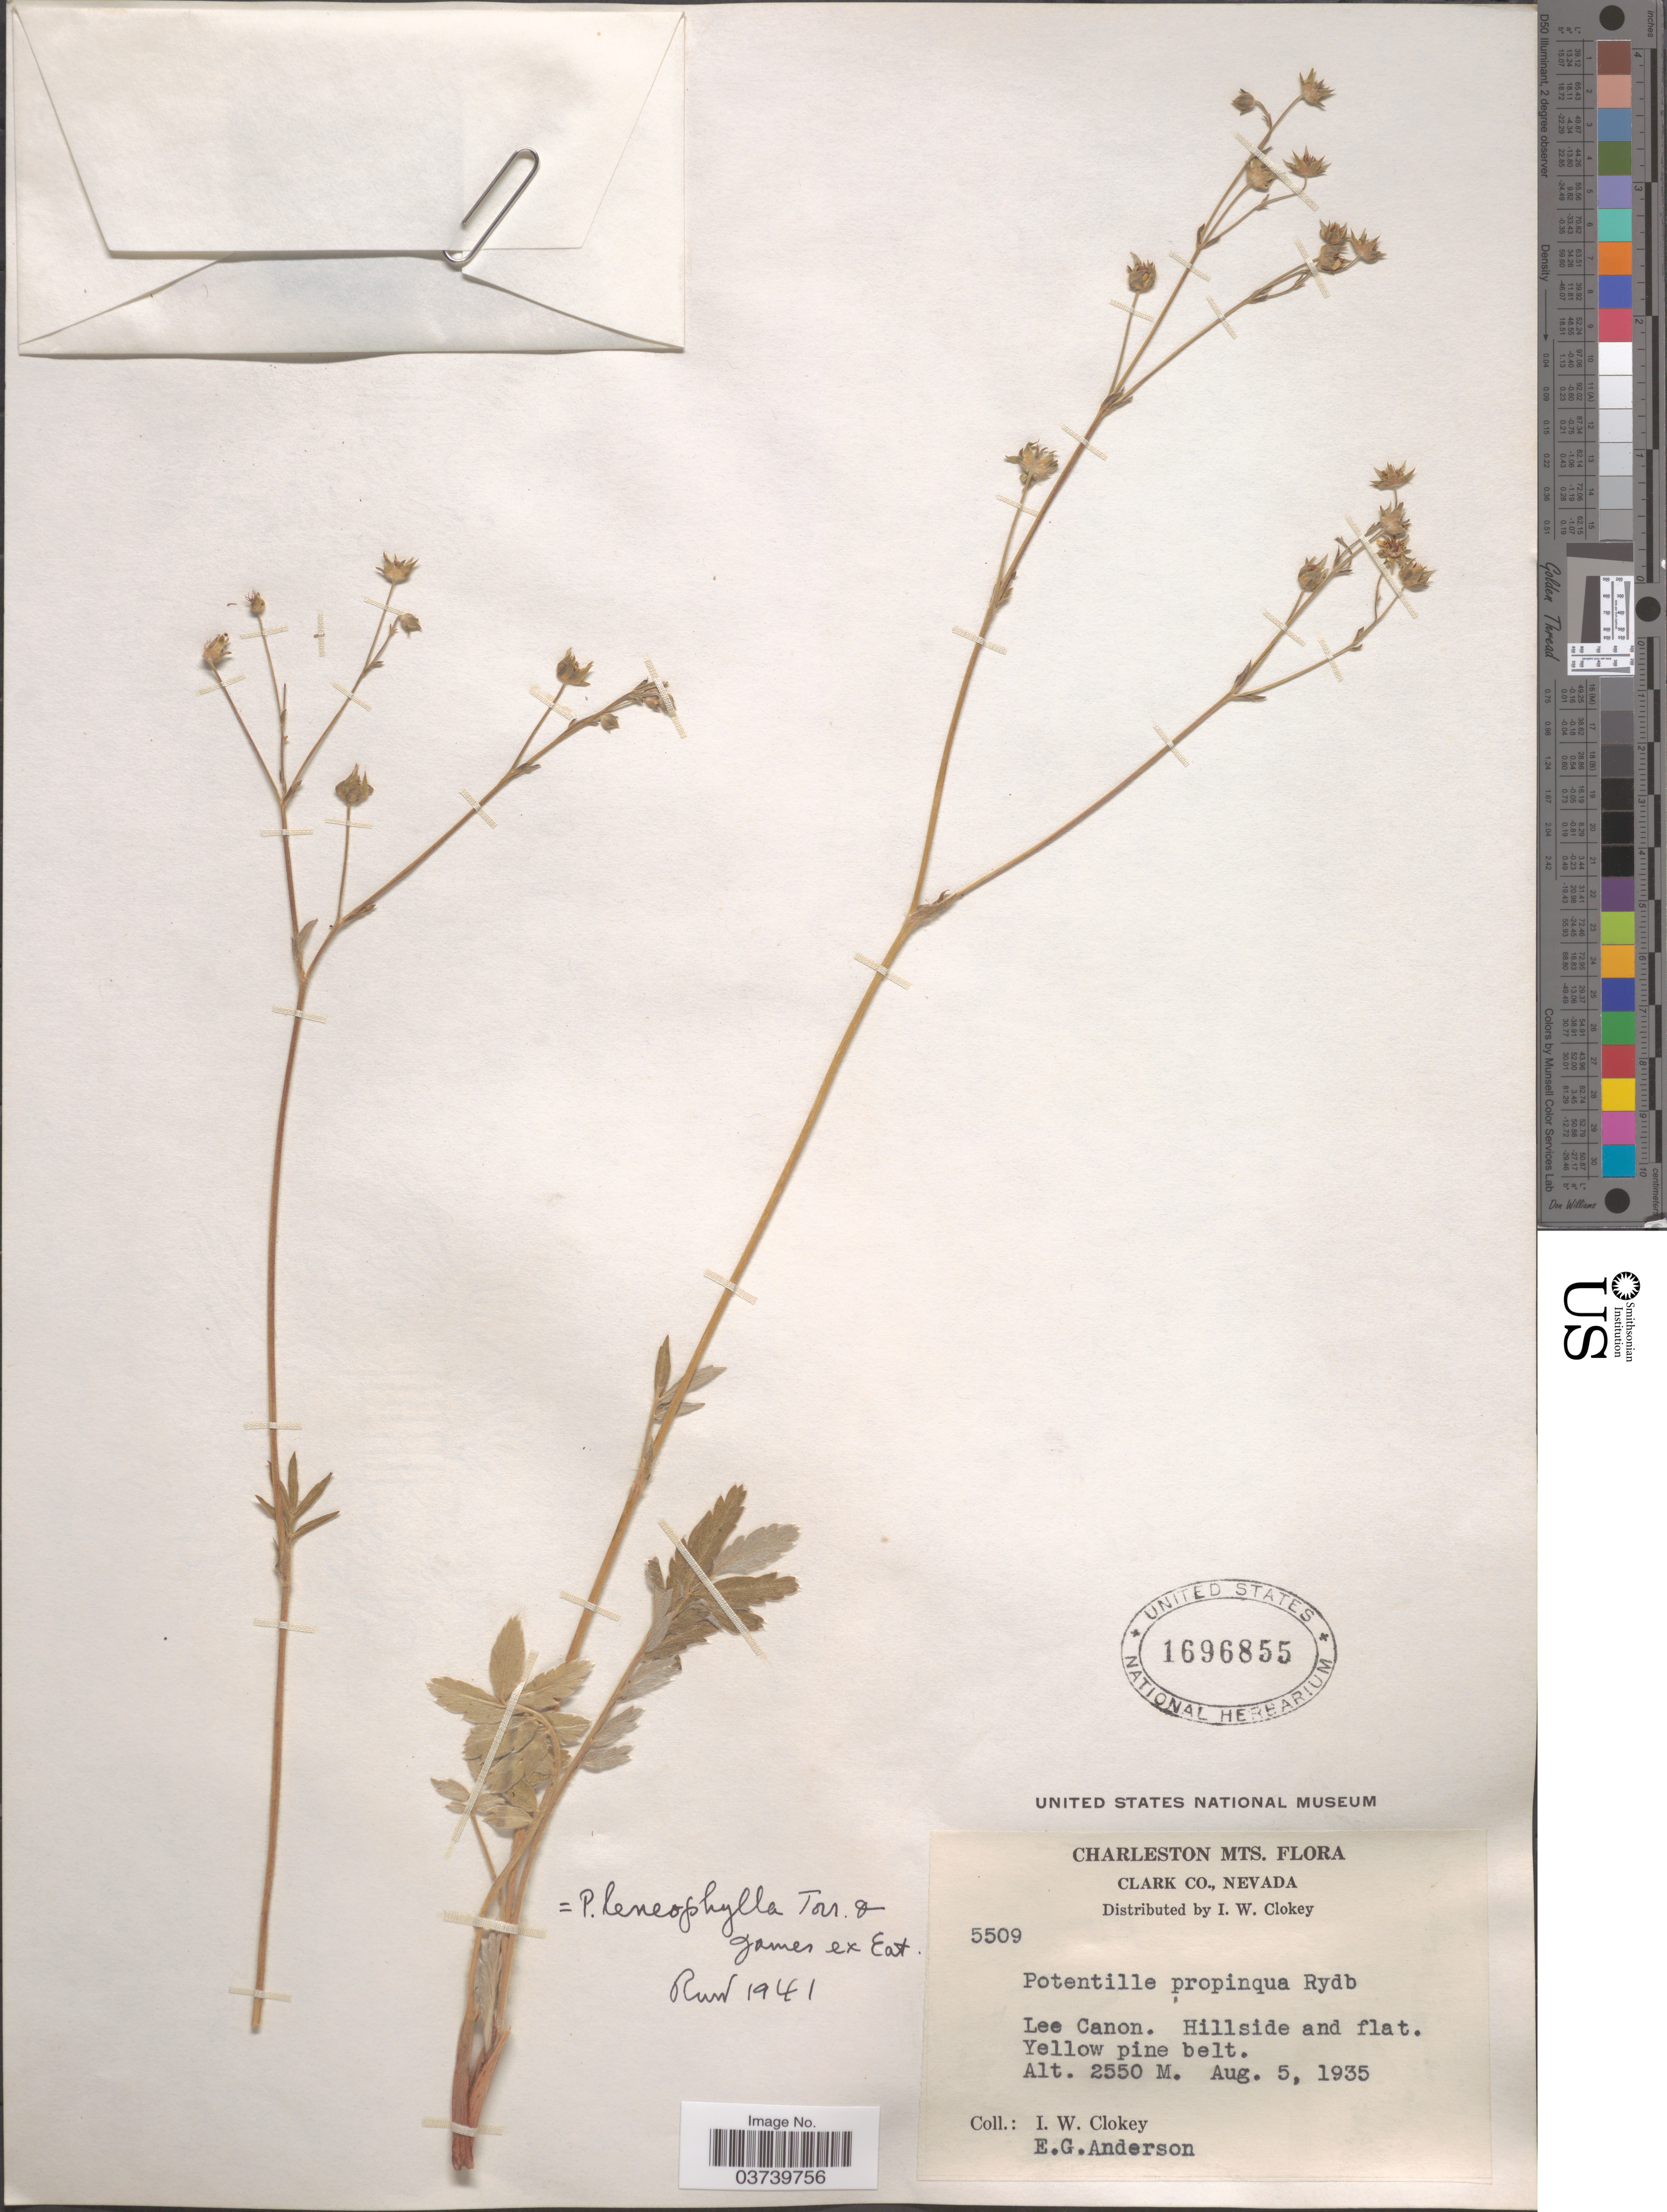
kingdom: Plantae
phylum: Tracheophyta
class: Magnoliopsida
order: Rosales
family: Rosaceae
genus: Potentilla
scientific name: Potentilla crinita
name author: A. Gray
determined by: Nachinger, J.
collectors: I. W. Clokey & E. G. Anderson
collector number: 5509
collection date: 1935-08-05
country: United States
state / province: Nevada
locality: Charleston Mts. Clark Co. Lee Canon. Hillside and flat. Yellow pine belt.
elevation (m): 2550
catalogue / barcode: US 1696855